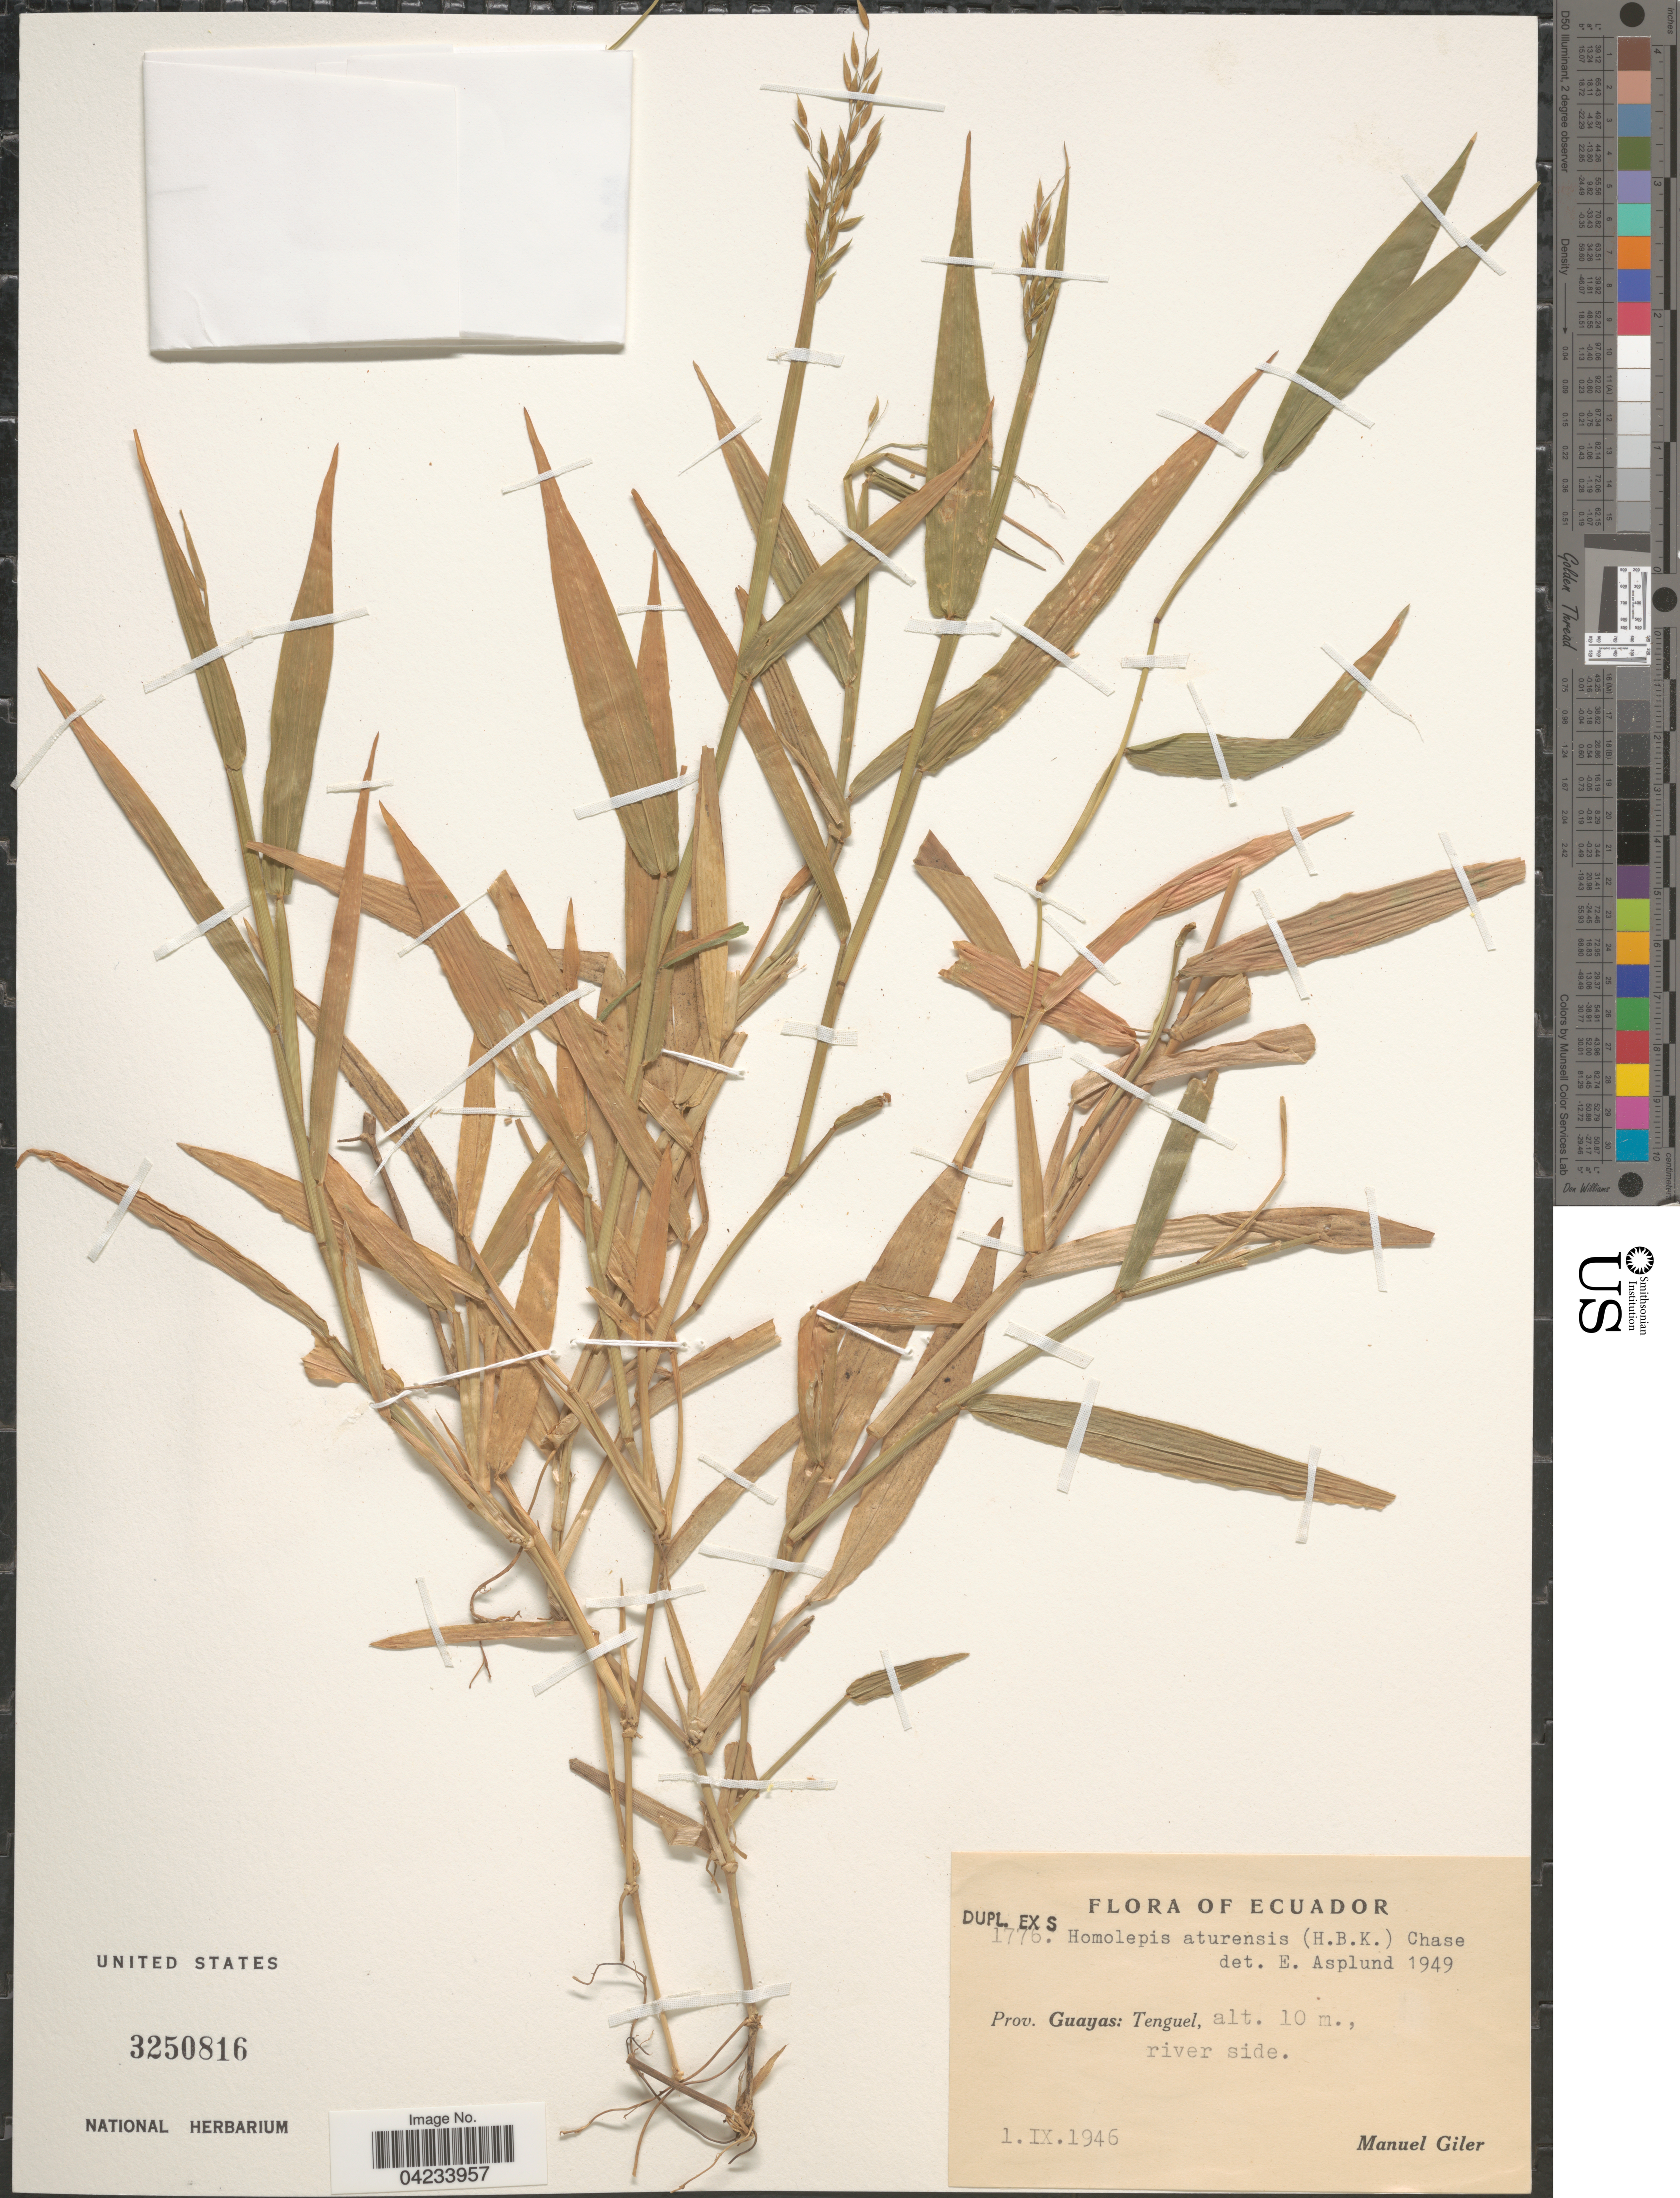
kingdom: Plantae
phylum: Tracheophyta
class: Liliopsida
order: Poales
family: Poaceae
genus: Homolepis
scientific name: Homolepis aturensis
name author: (Kunth) Chase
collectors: M. Gíler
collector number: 1776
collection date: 1946-09-01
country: Ecuador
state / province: Guayas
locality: Tenguel.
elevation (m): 10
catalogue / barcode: US 3250816